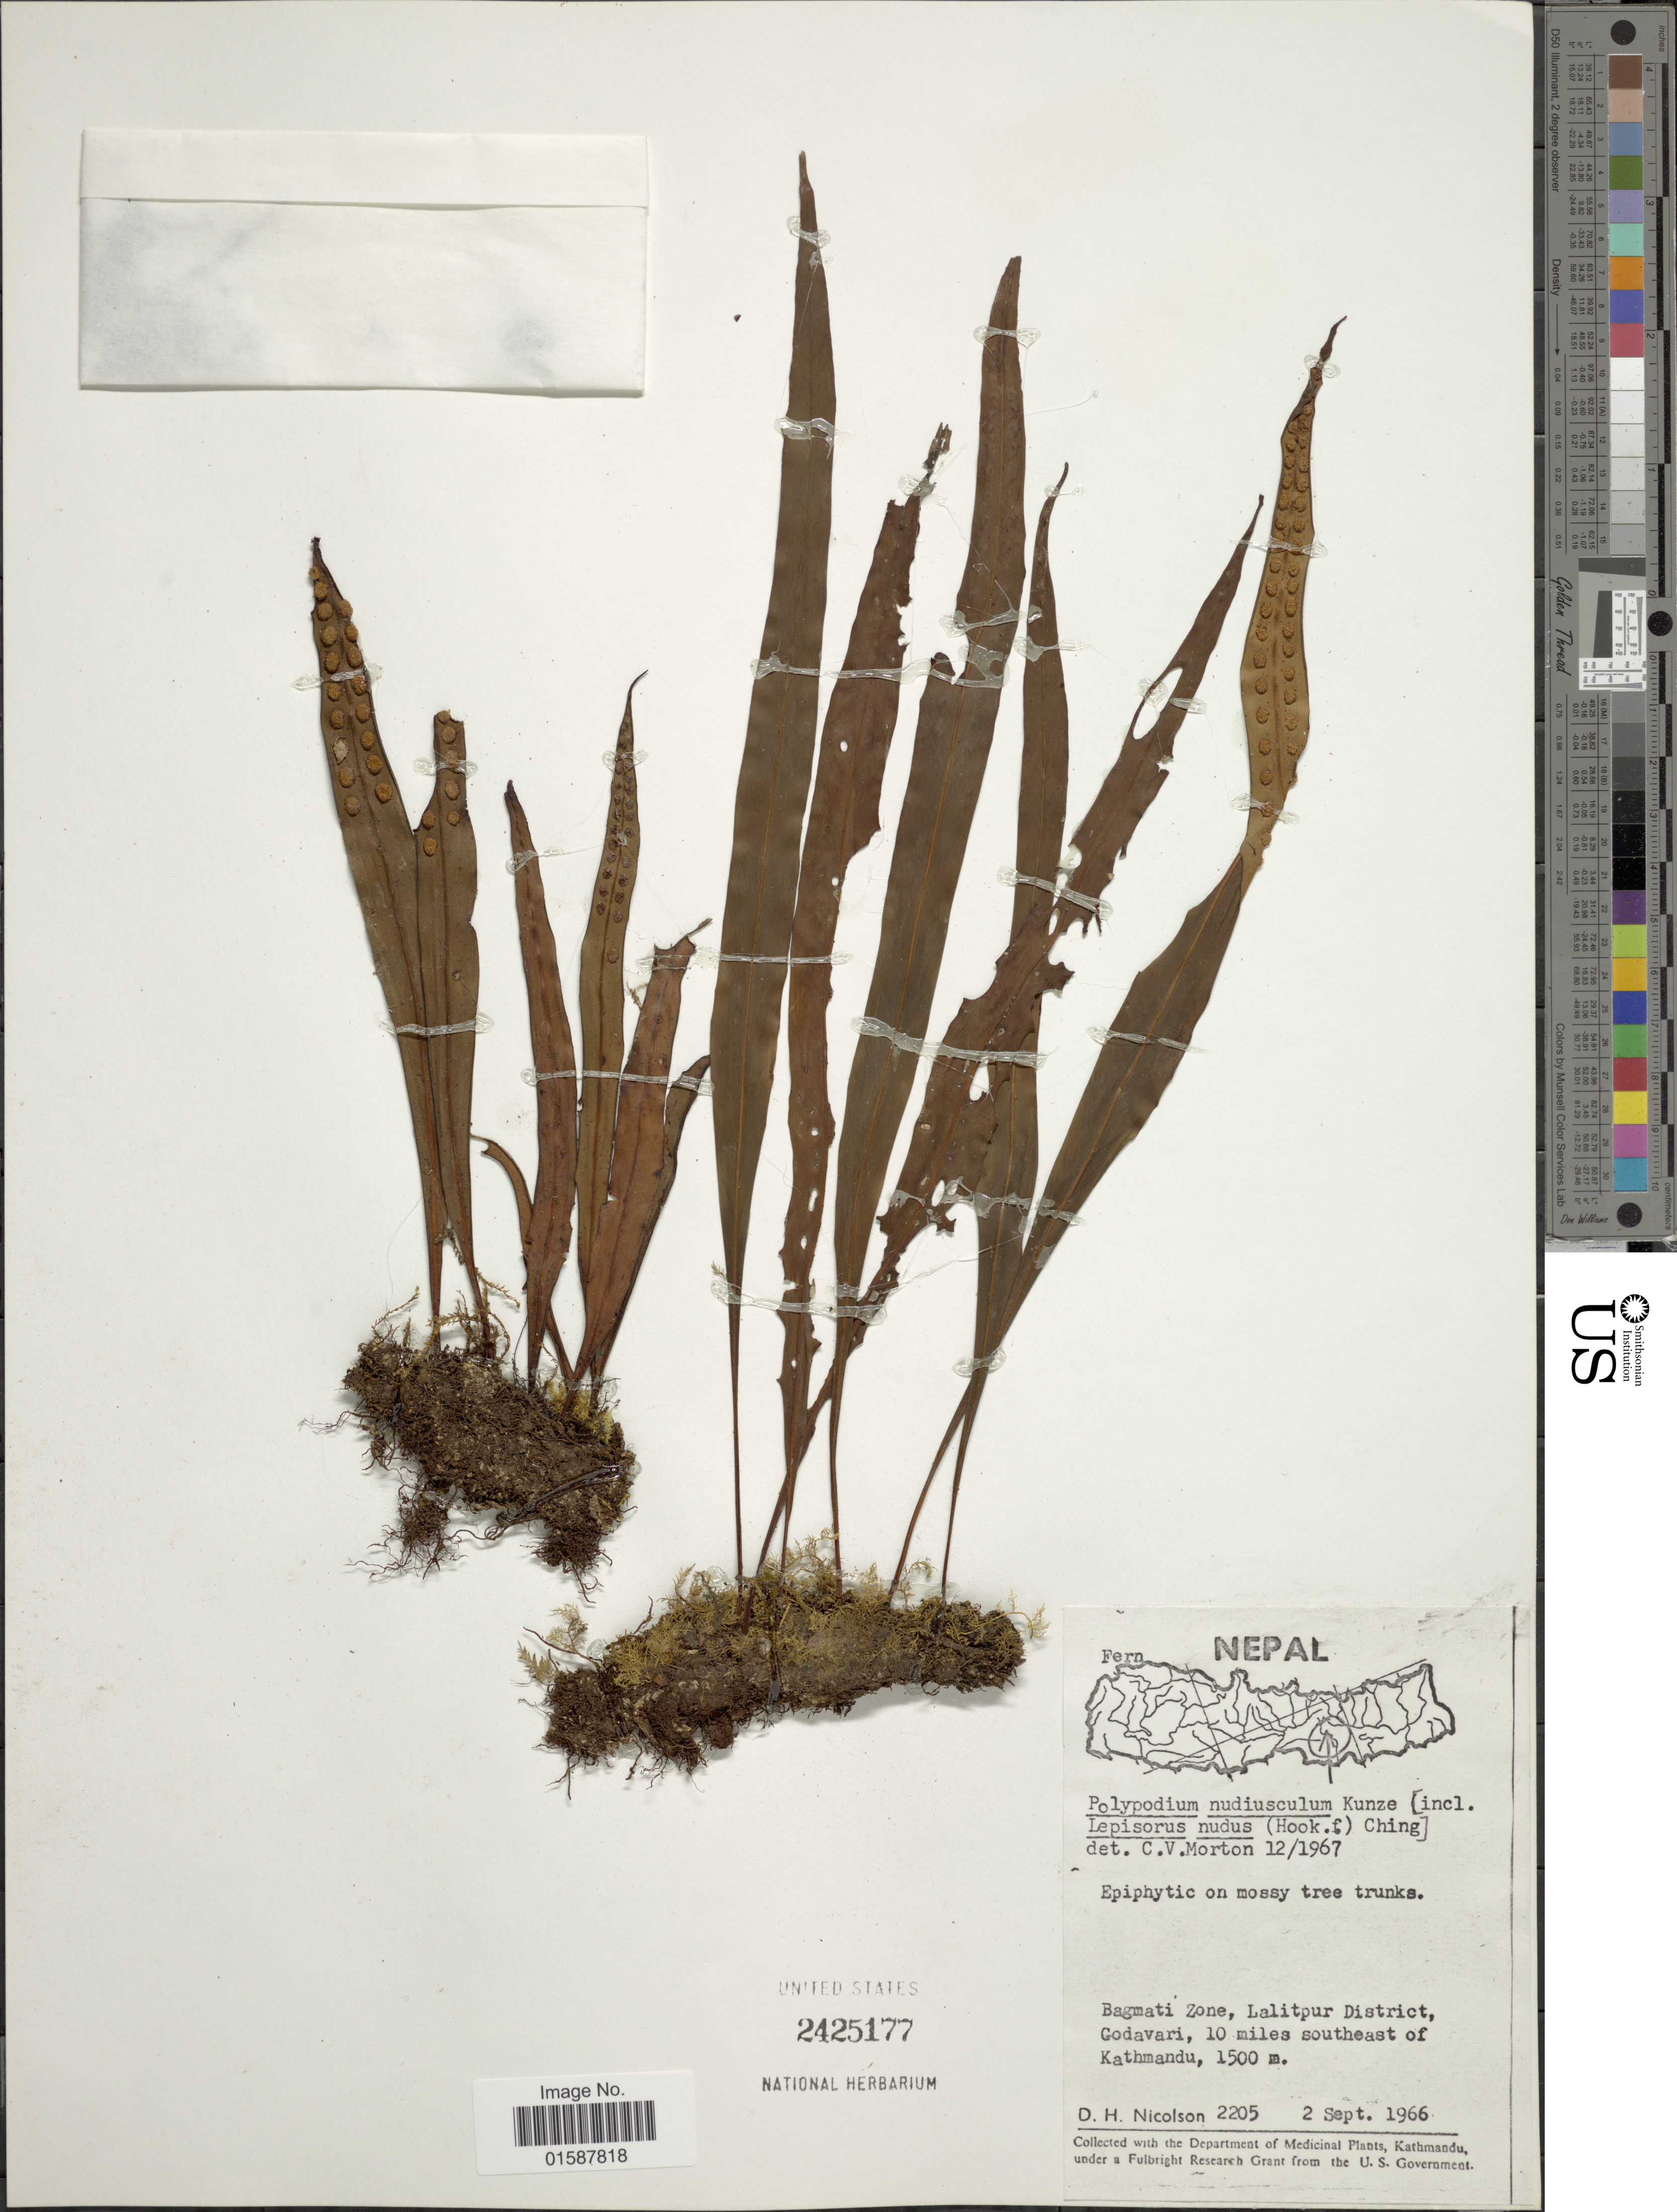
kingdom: Plantae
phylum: Tracheophyta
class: Polypodiopsida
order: Polypodiales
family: Polypodiaceae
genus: Lepisorus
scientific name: Lepisorus nuduisculum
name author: (Kunze)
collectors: D. H. Nicolson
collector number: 2205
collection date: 1966-09-02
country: Nepal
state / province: Bagmati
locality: Bagmati Zone, Lalitpur District. Godavari, 10 miles southeast of Kathmandu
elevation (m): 1500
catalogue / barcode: US 2425177